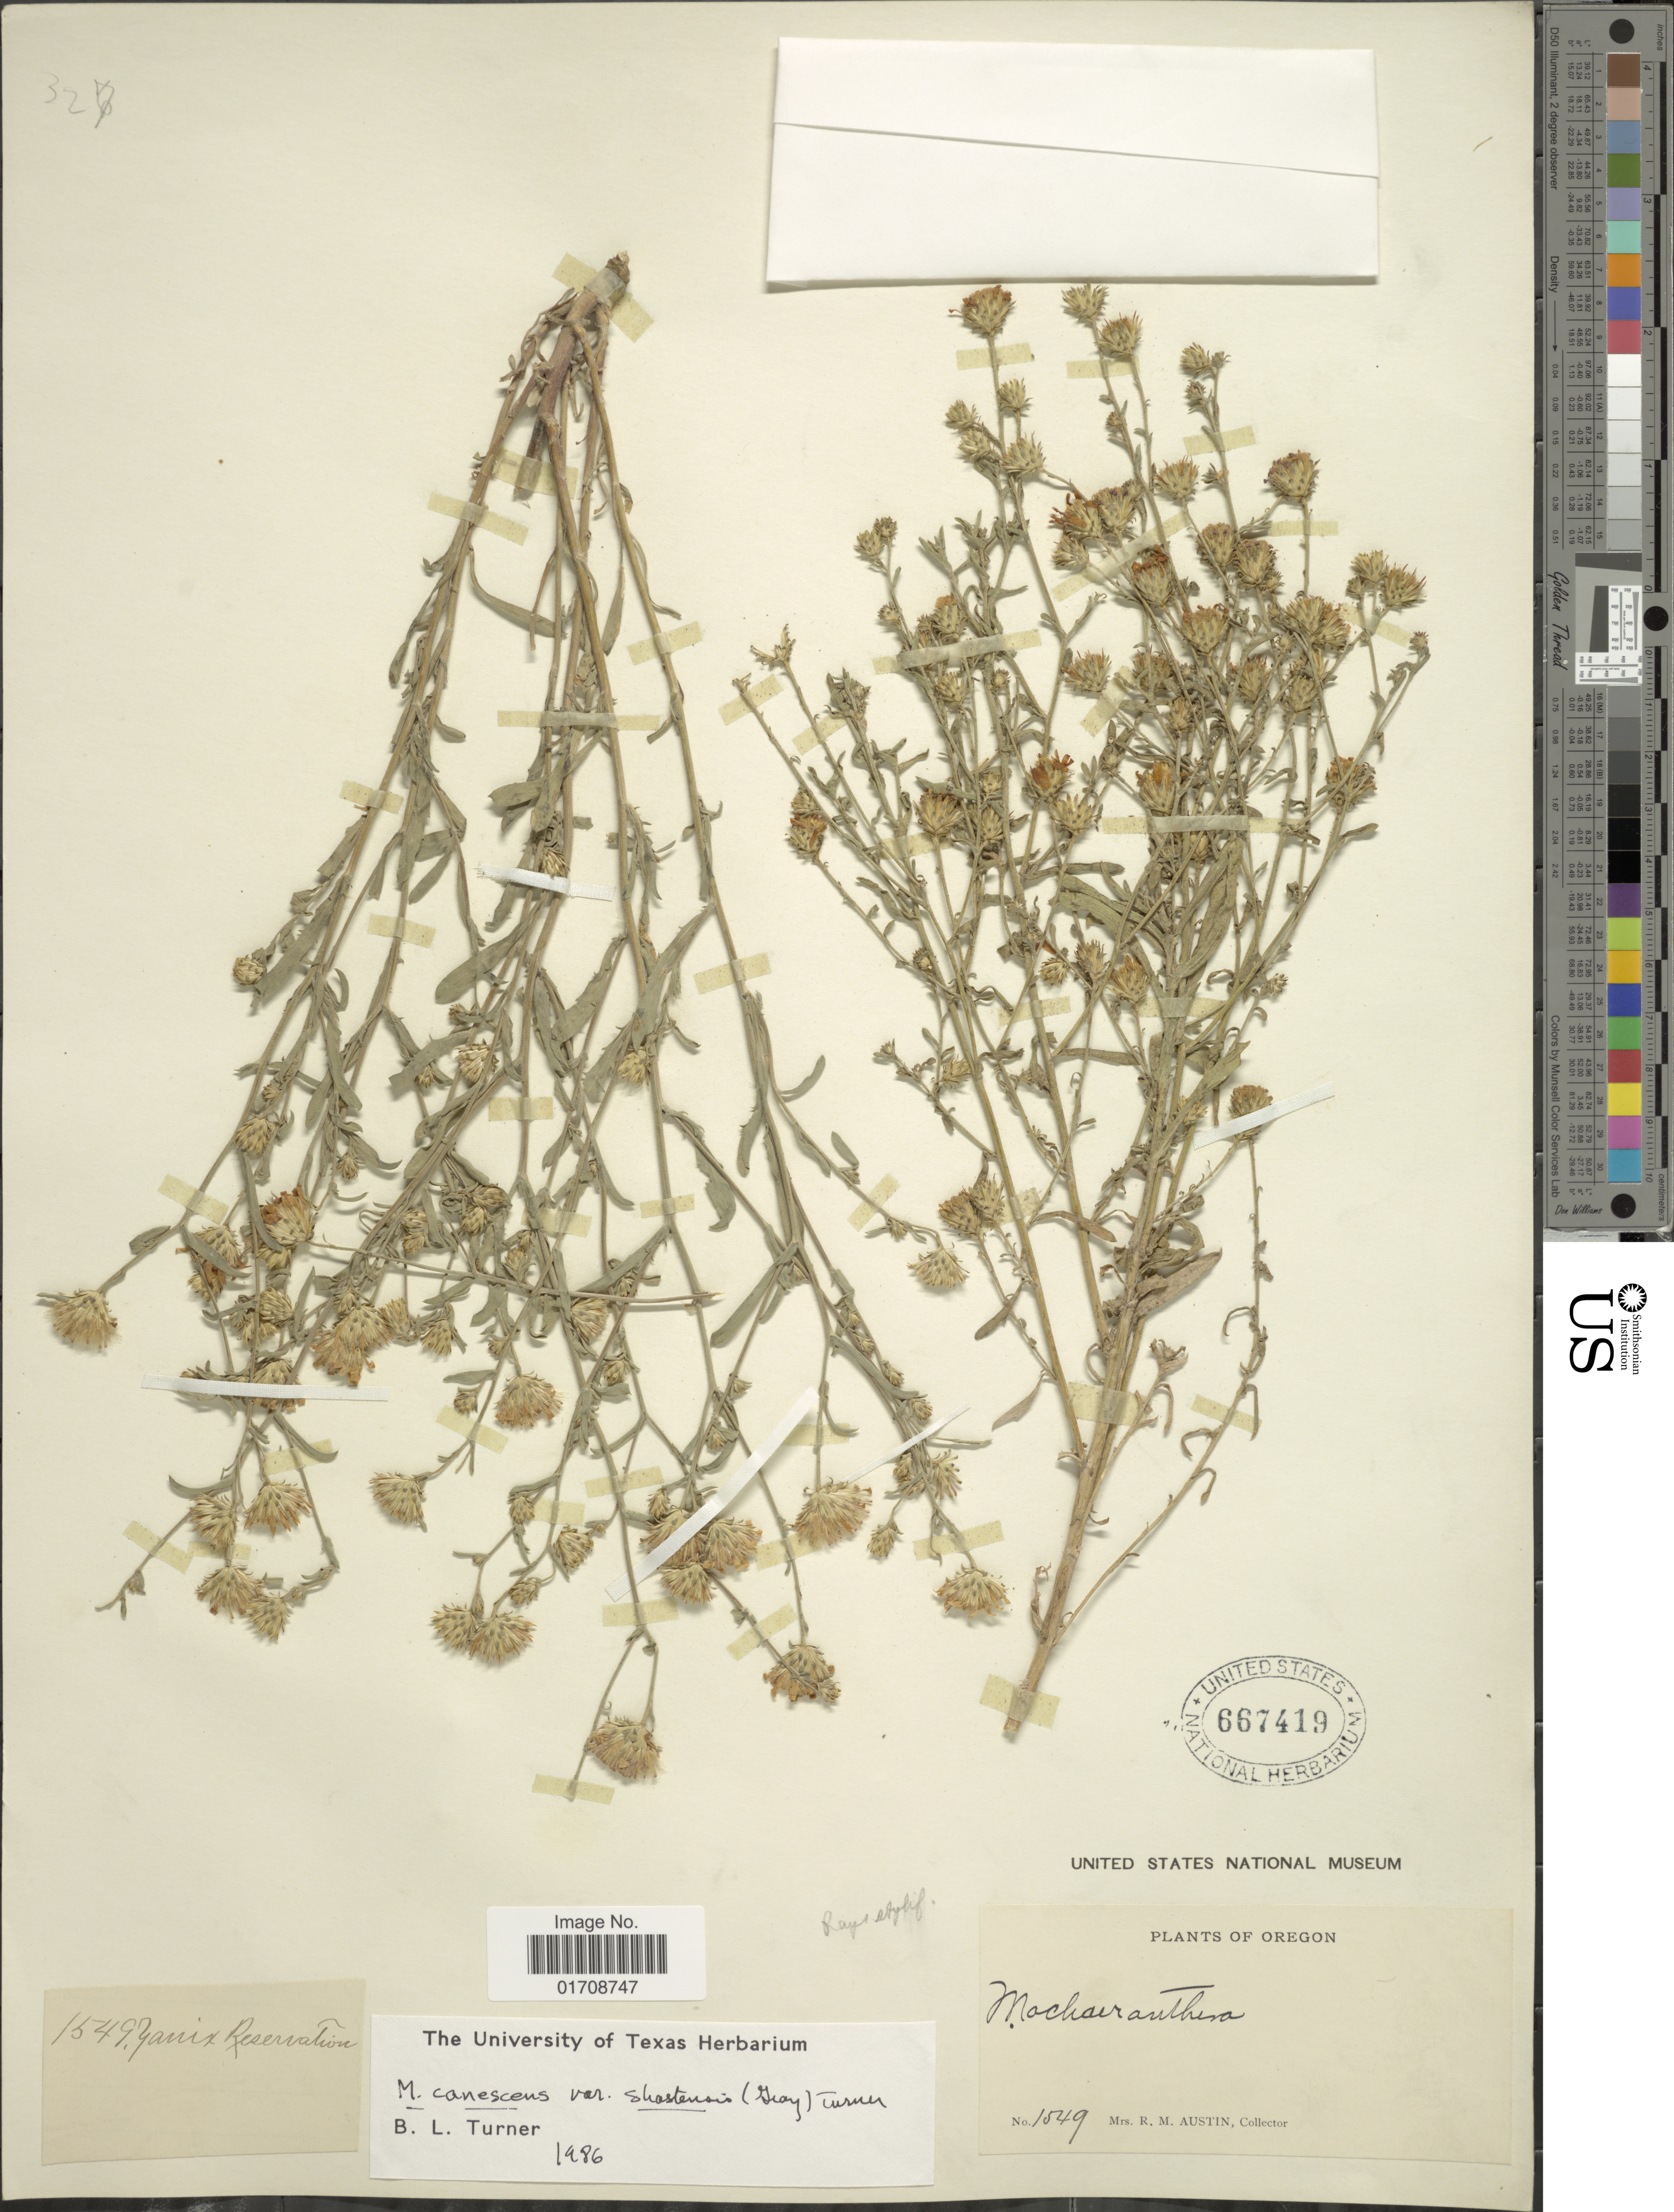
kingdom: Plantae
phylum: Tracheophyta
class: Magnoliopsida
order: Asterales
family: Asteraceae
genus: Machaeranthera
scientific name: Machaeranthera canescens var. shastensis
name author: (A. Gray) B.L. Turner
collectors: R. Austin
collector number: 1549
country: United States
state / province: Oregon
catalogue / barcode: US 667419